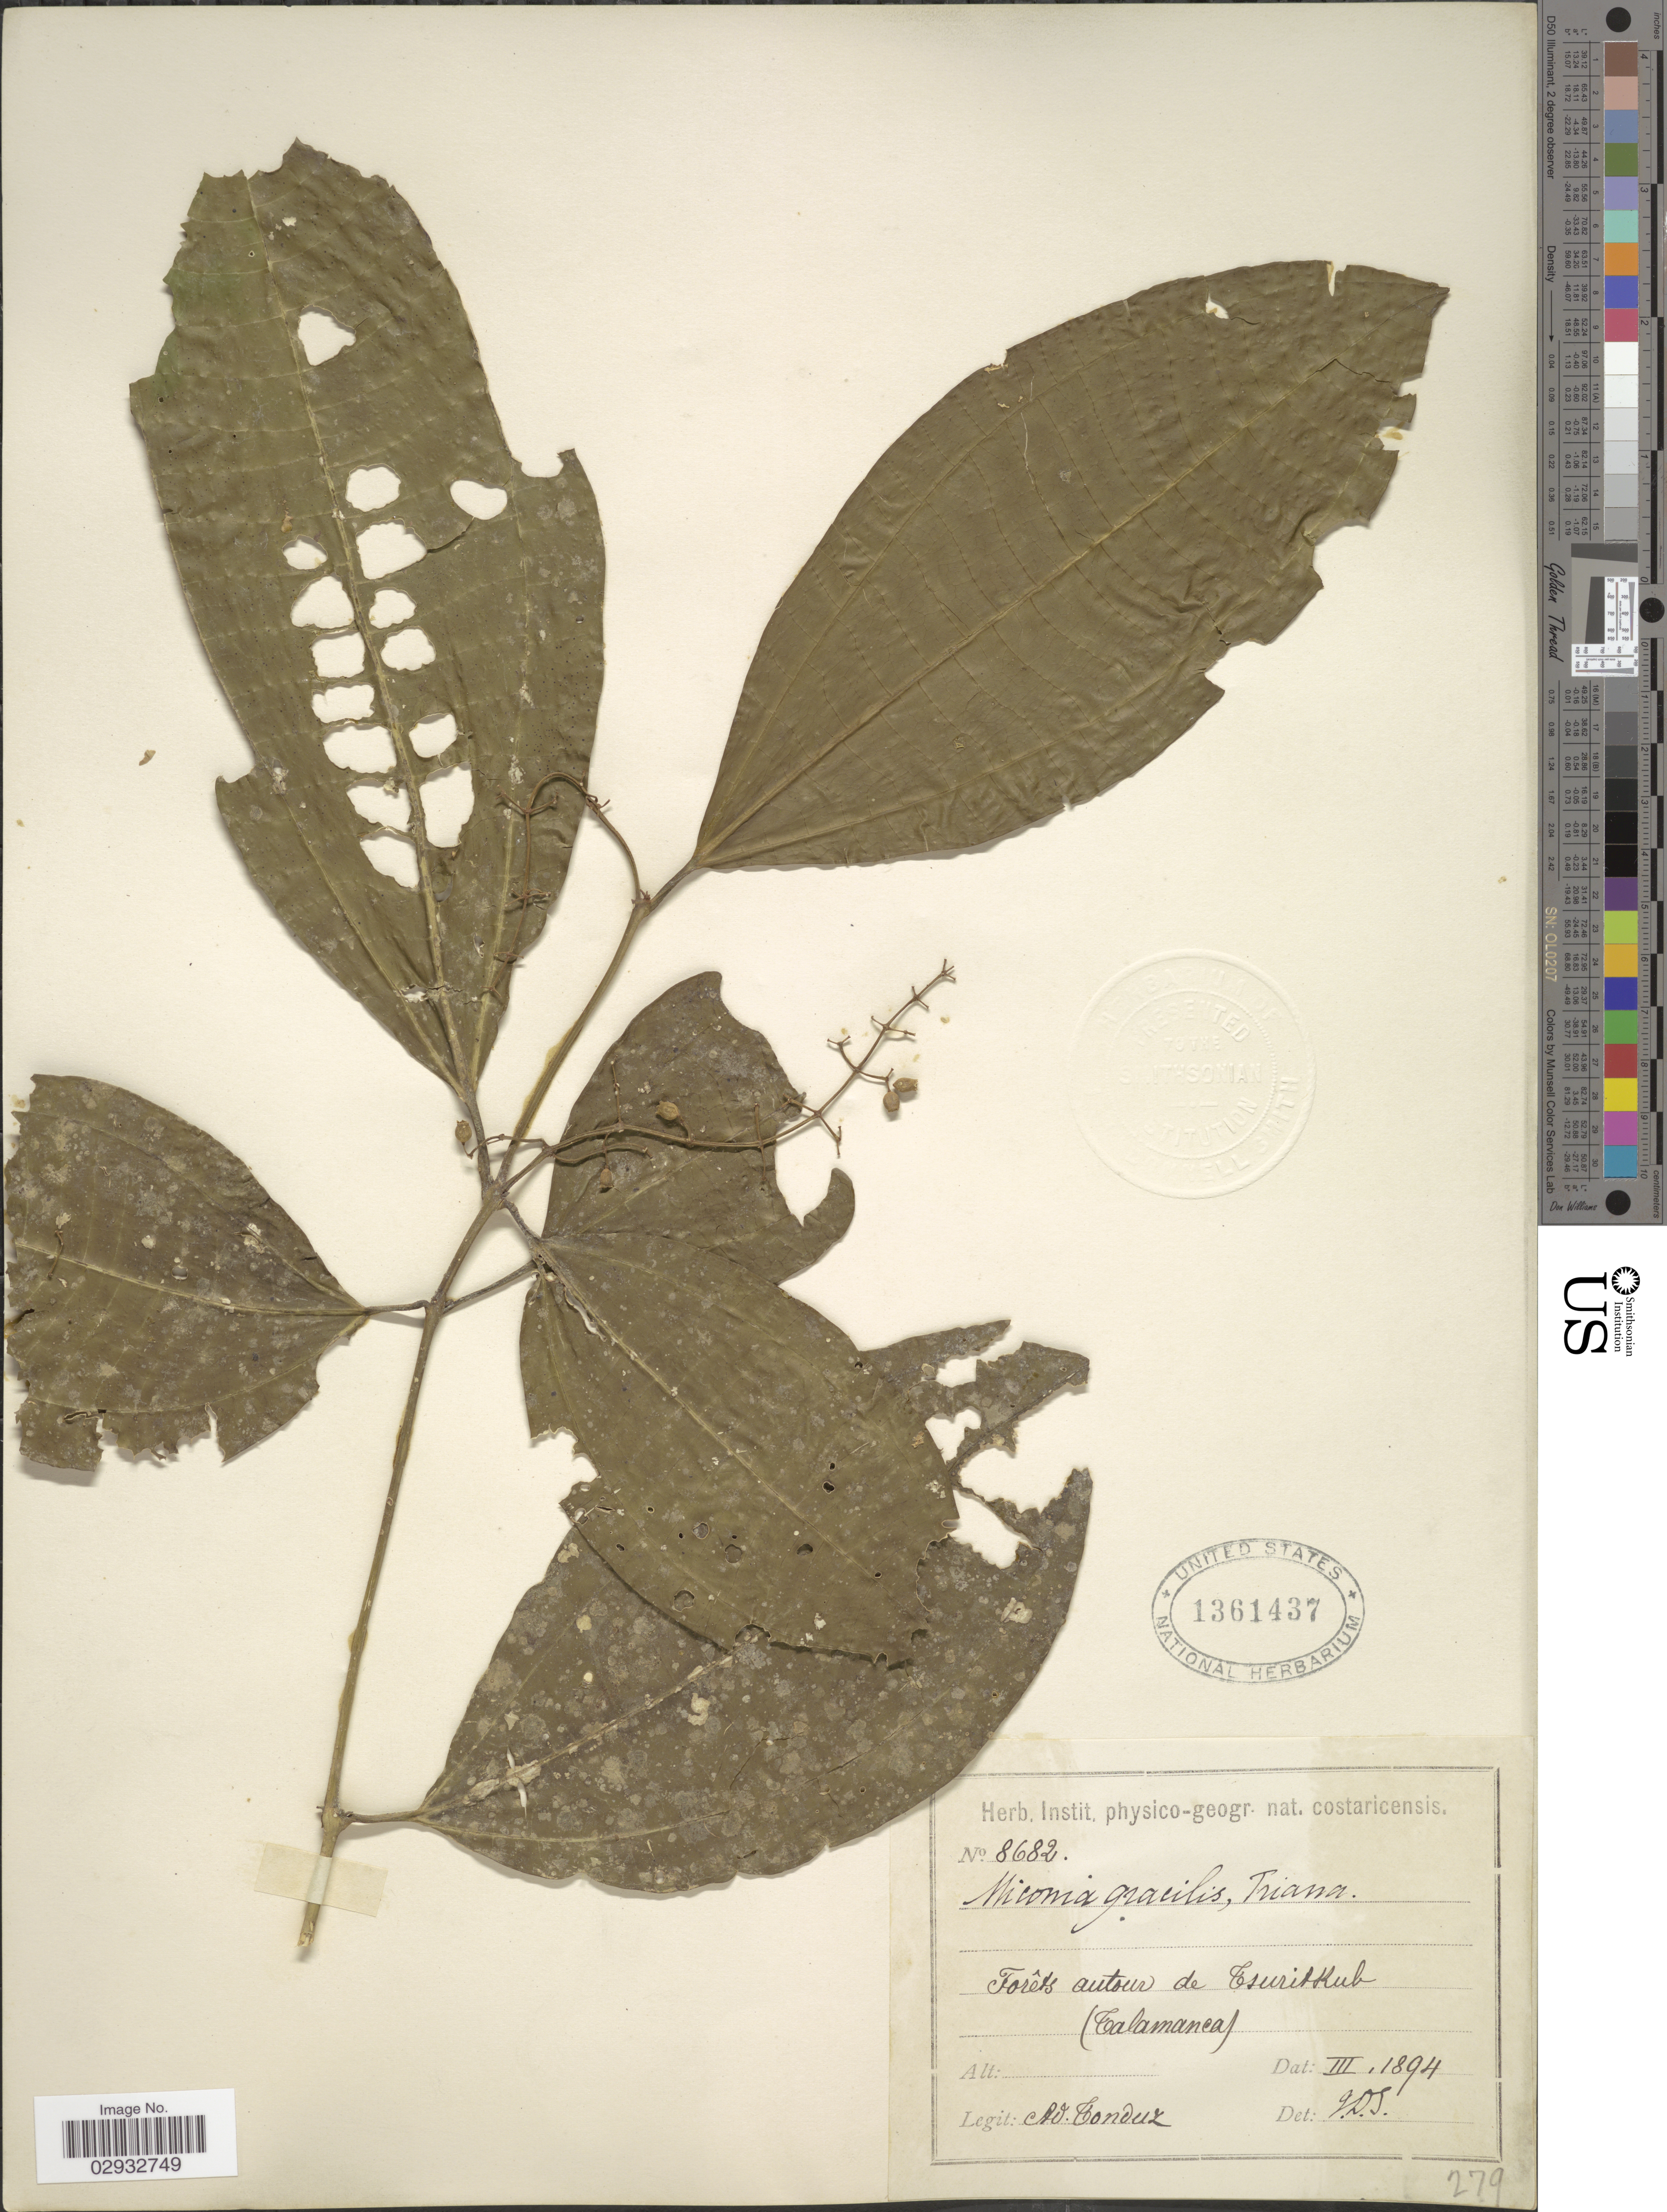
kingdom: Plantae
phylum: Tracheophyta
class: Magnoliopsida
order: Myrtales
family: Melastomataceae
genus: Miconia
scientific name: Miconia gracilis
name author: Triana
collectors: A. Tonduz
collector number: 8682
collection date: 1894-03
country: Costa Rica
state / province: Limón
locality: Forêts autour de Tsuritkub (Talamanca).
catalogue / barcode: US 1361437